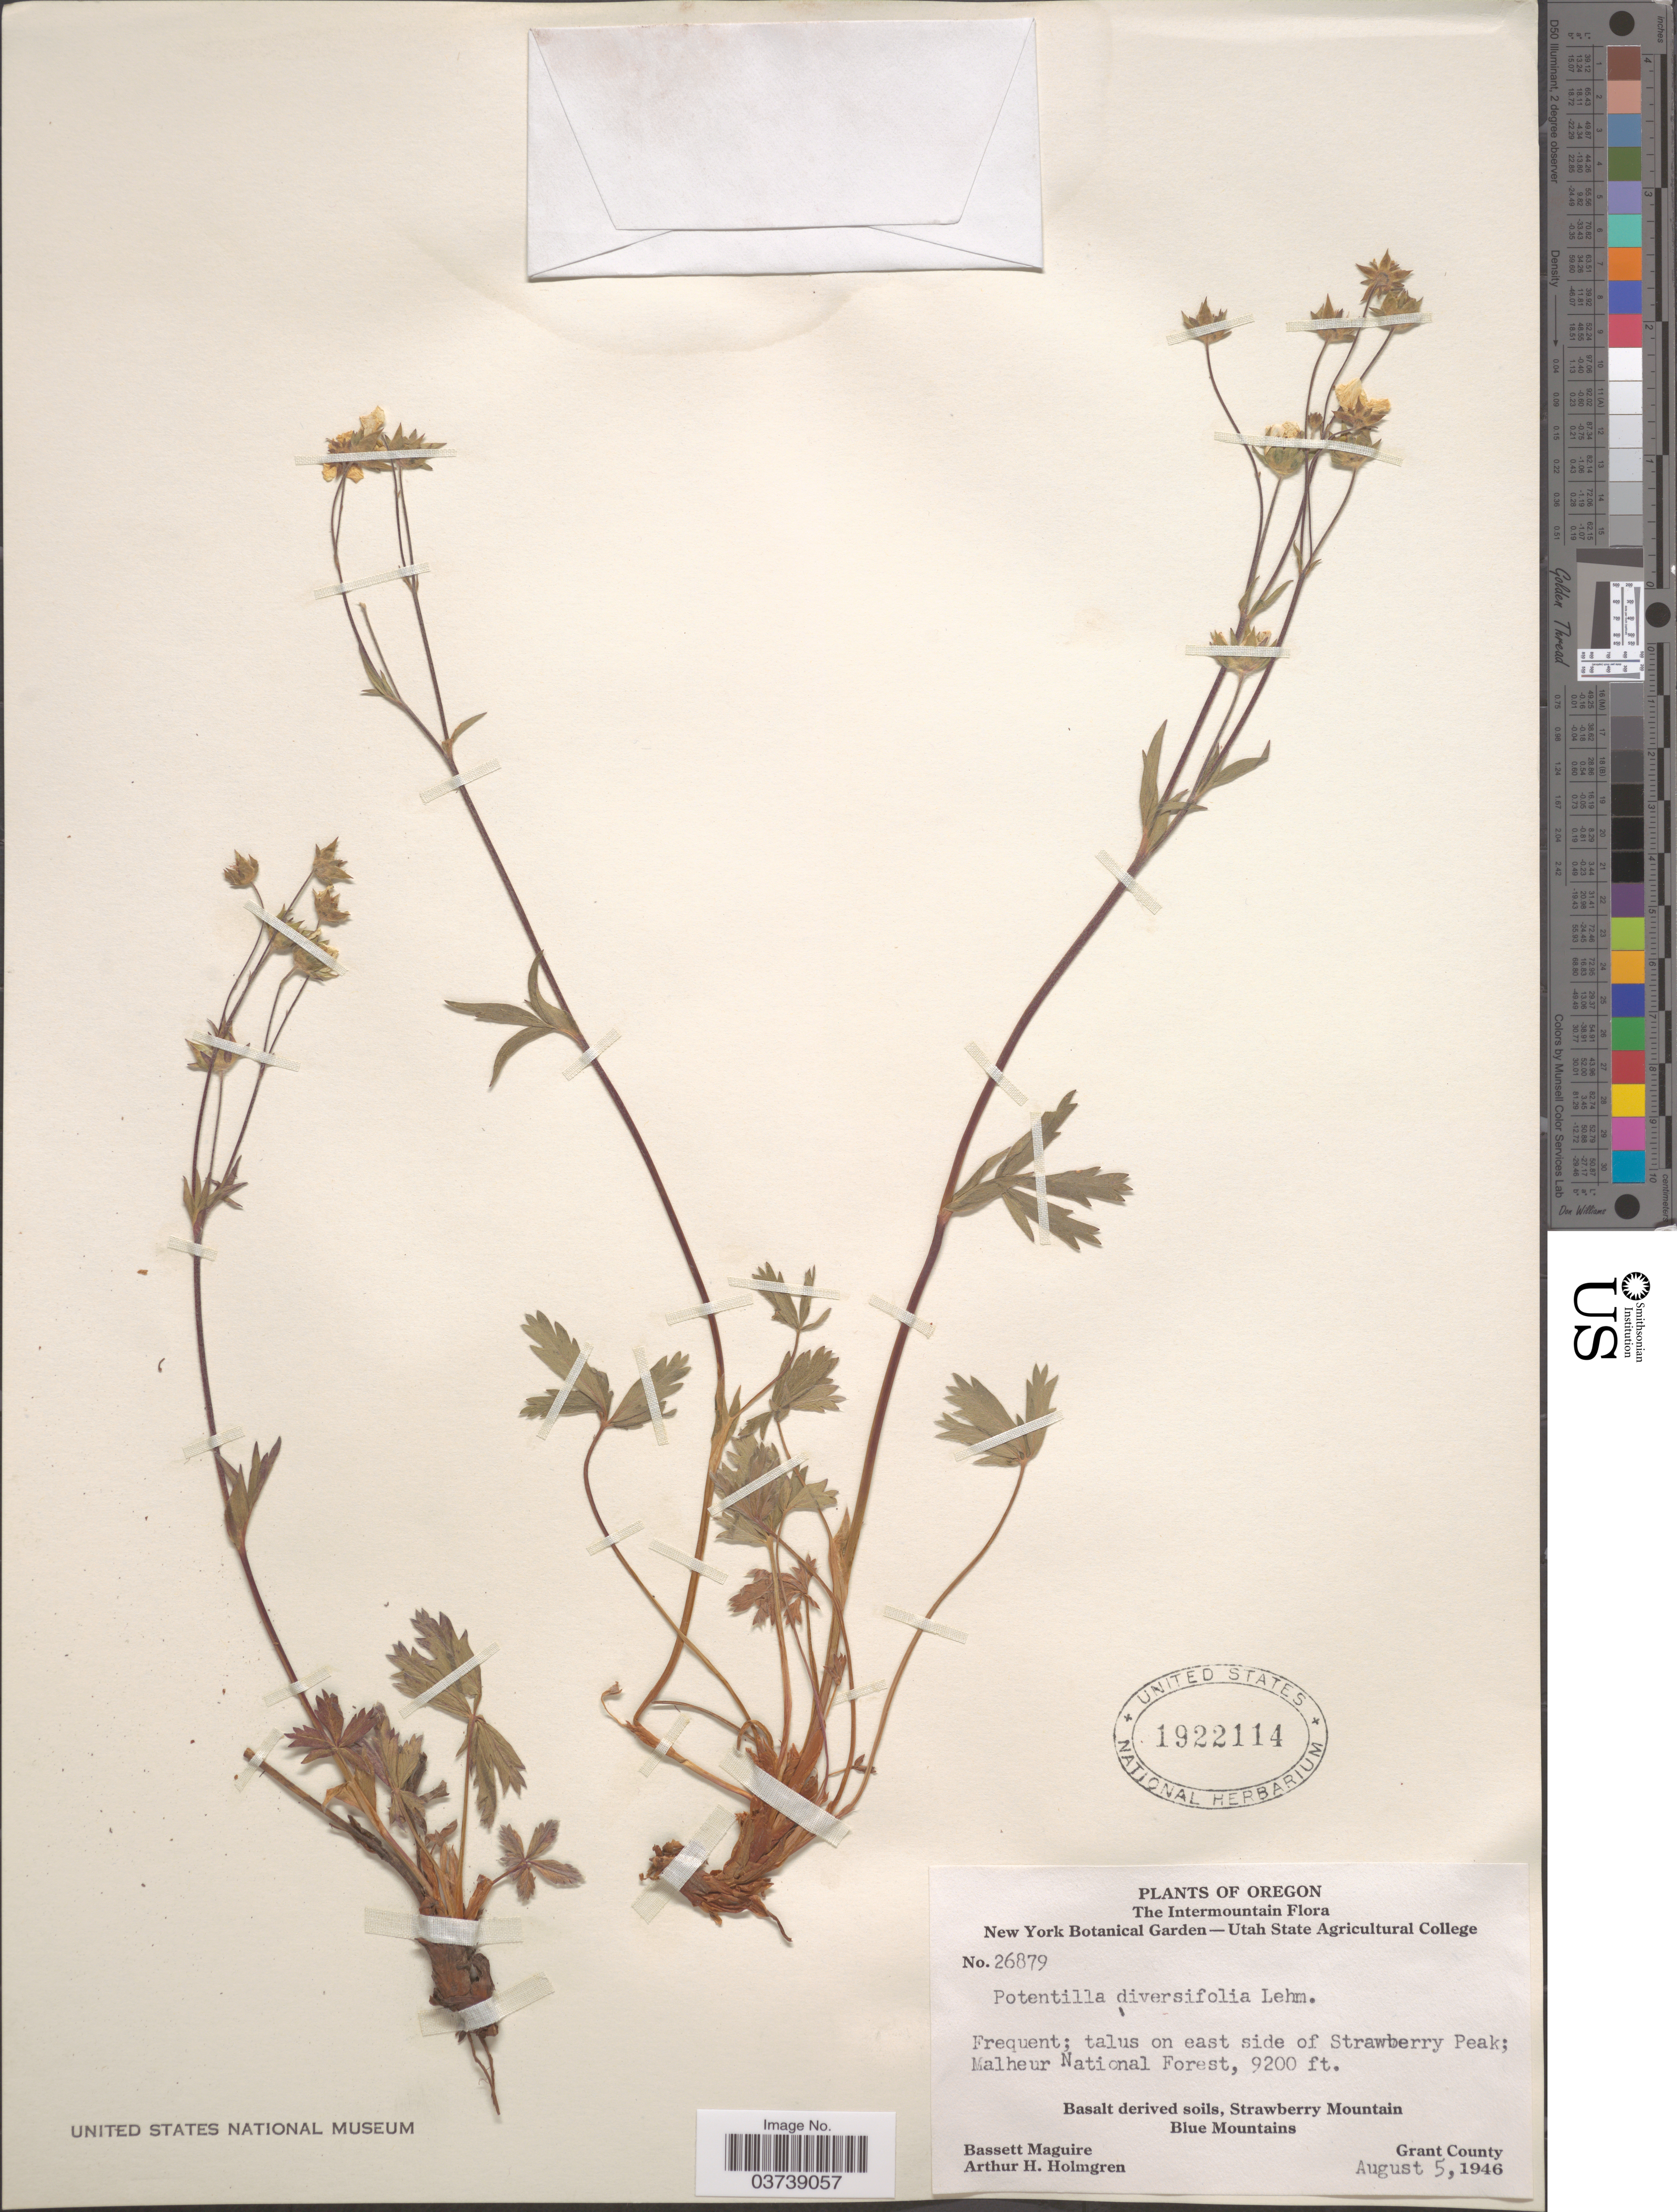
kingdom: Plantae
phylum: Tracheophyta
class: Magnoliopsida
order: Rosales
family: Rosaceae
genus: Potentilla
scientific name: Potentilla diversifolia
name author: Lehm.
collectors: B. Maguire & A. H. Holmgren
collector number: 26879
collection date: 1946-08-05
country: United States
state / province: Oregon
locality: The Intermountain. On east side of Strawberry Peak; Malheur National Forest. Basalt derived soils, Strawberry Mountain Blue Mountains. Grant County.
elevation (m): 2804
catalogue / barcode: US 1922114